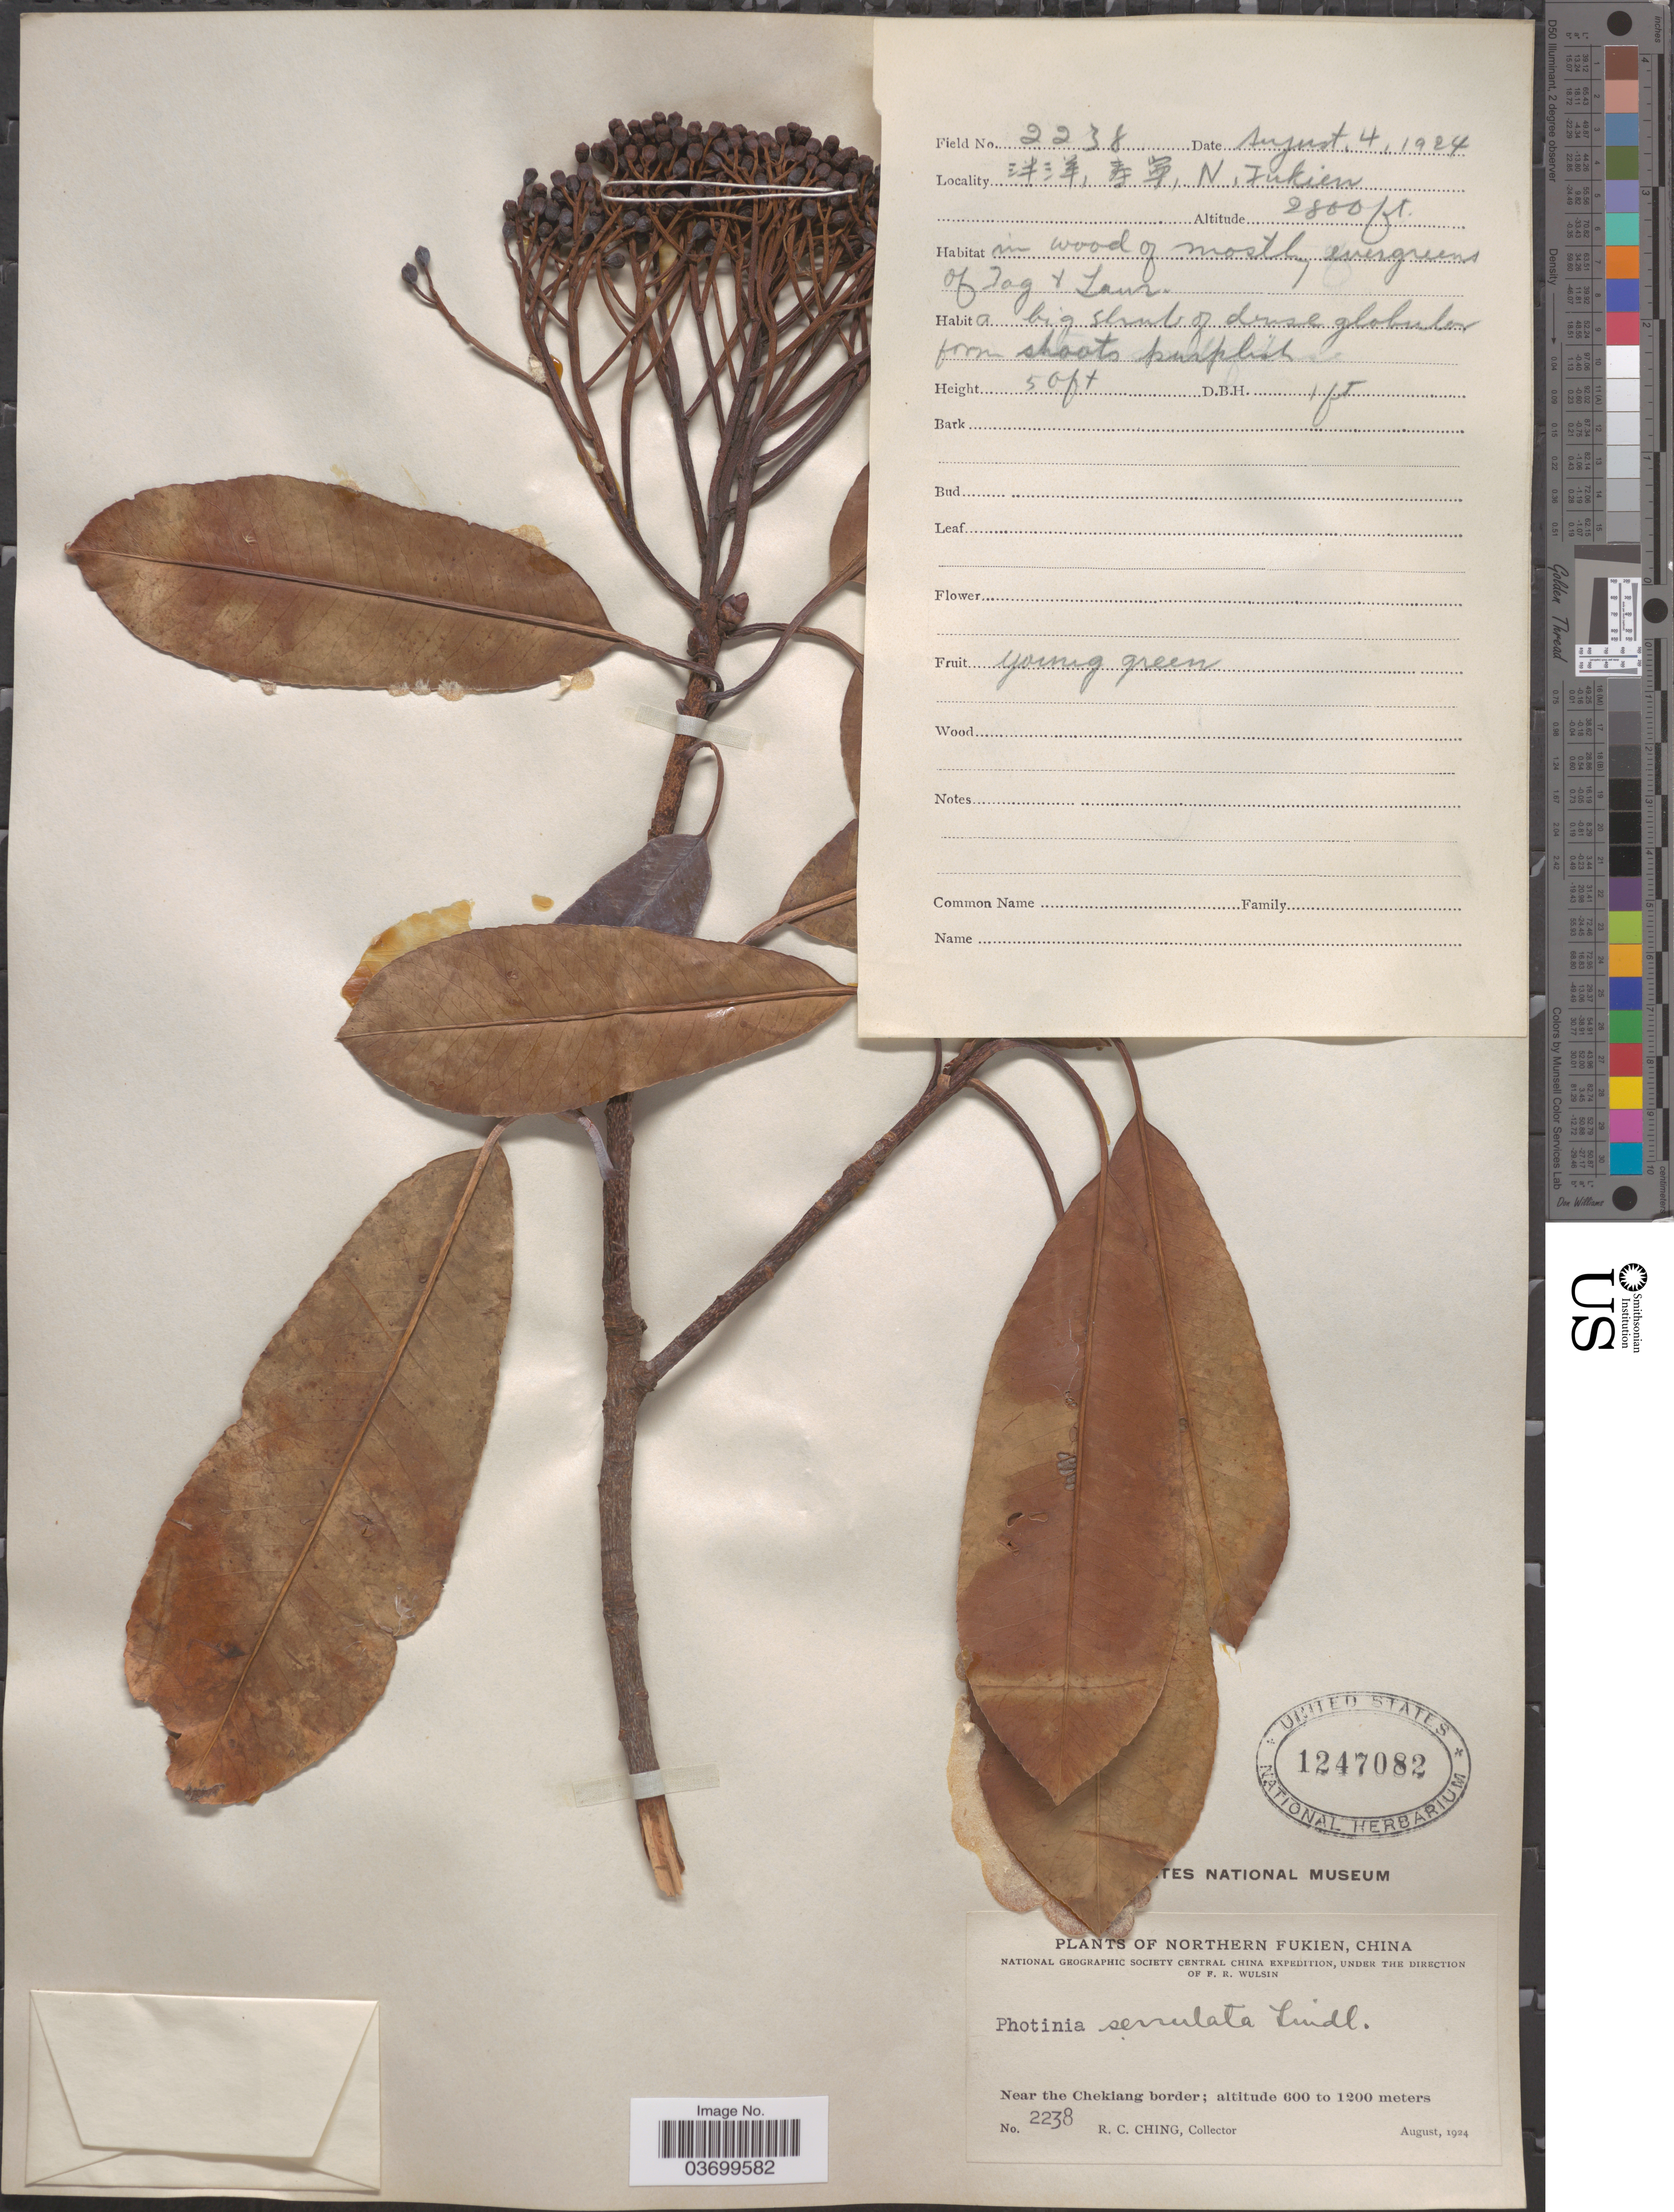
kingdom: Plantae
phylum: Tracheophyta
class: Magnoliopsida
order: Rosales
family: Rosaceae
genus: Photinia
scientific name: Photinia serrulata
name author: Franch. & Sav.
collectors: R. C. Ching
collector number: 2238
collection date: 1924-08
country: China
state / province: Fujian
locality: X, Northern Fukien. Near the Chekiang border.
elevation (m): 853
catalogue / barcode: US 1247082